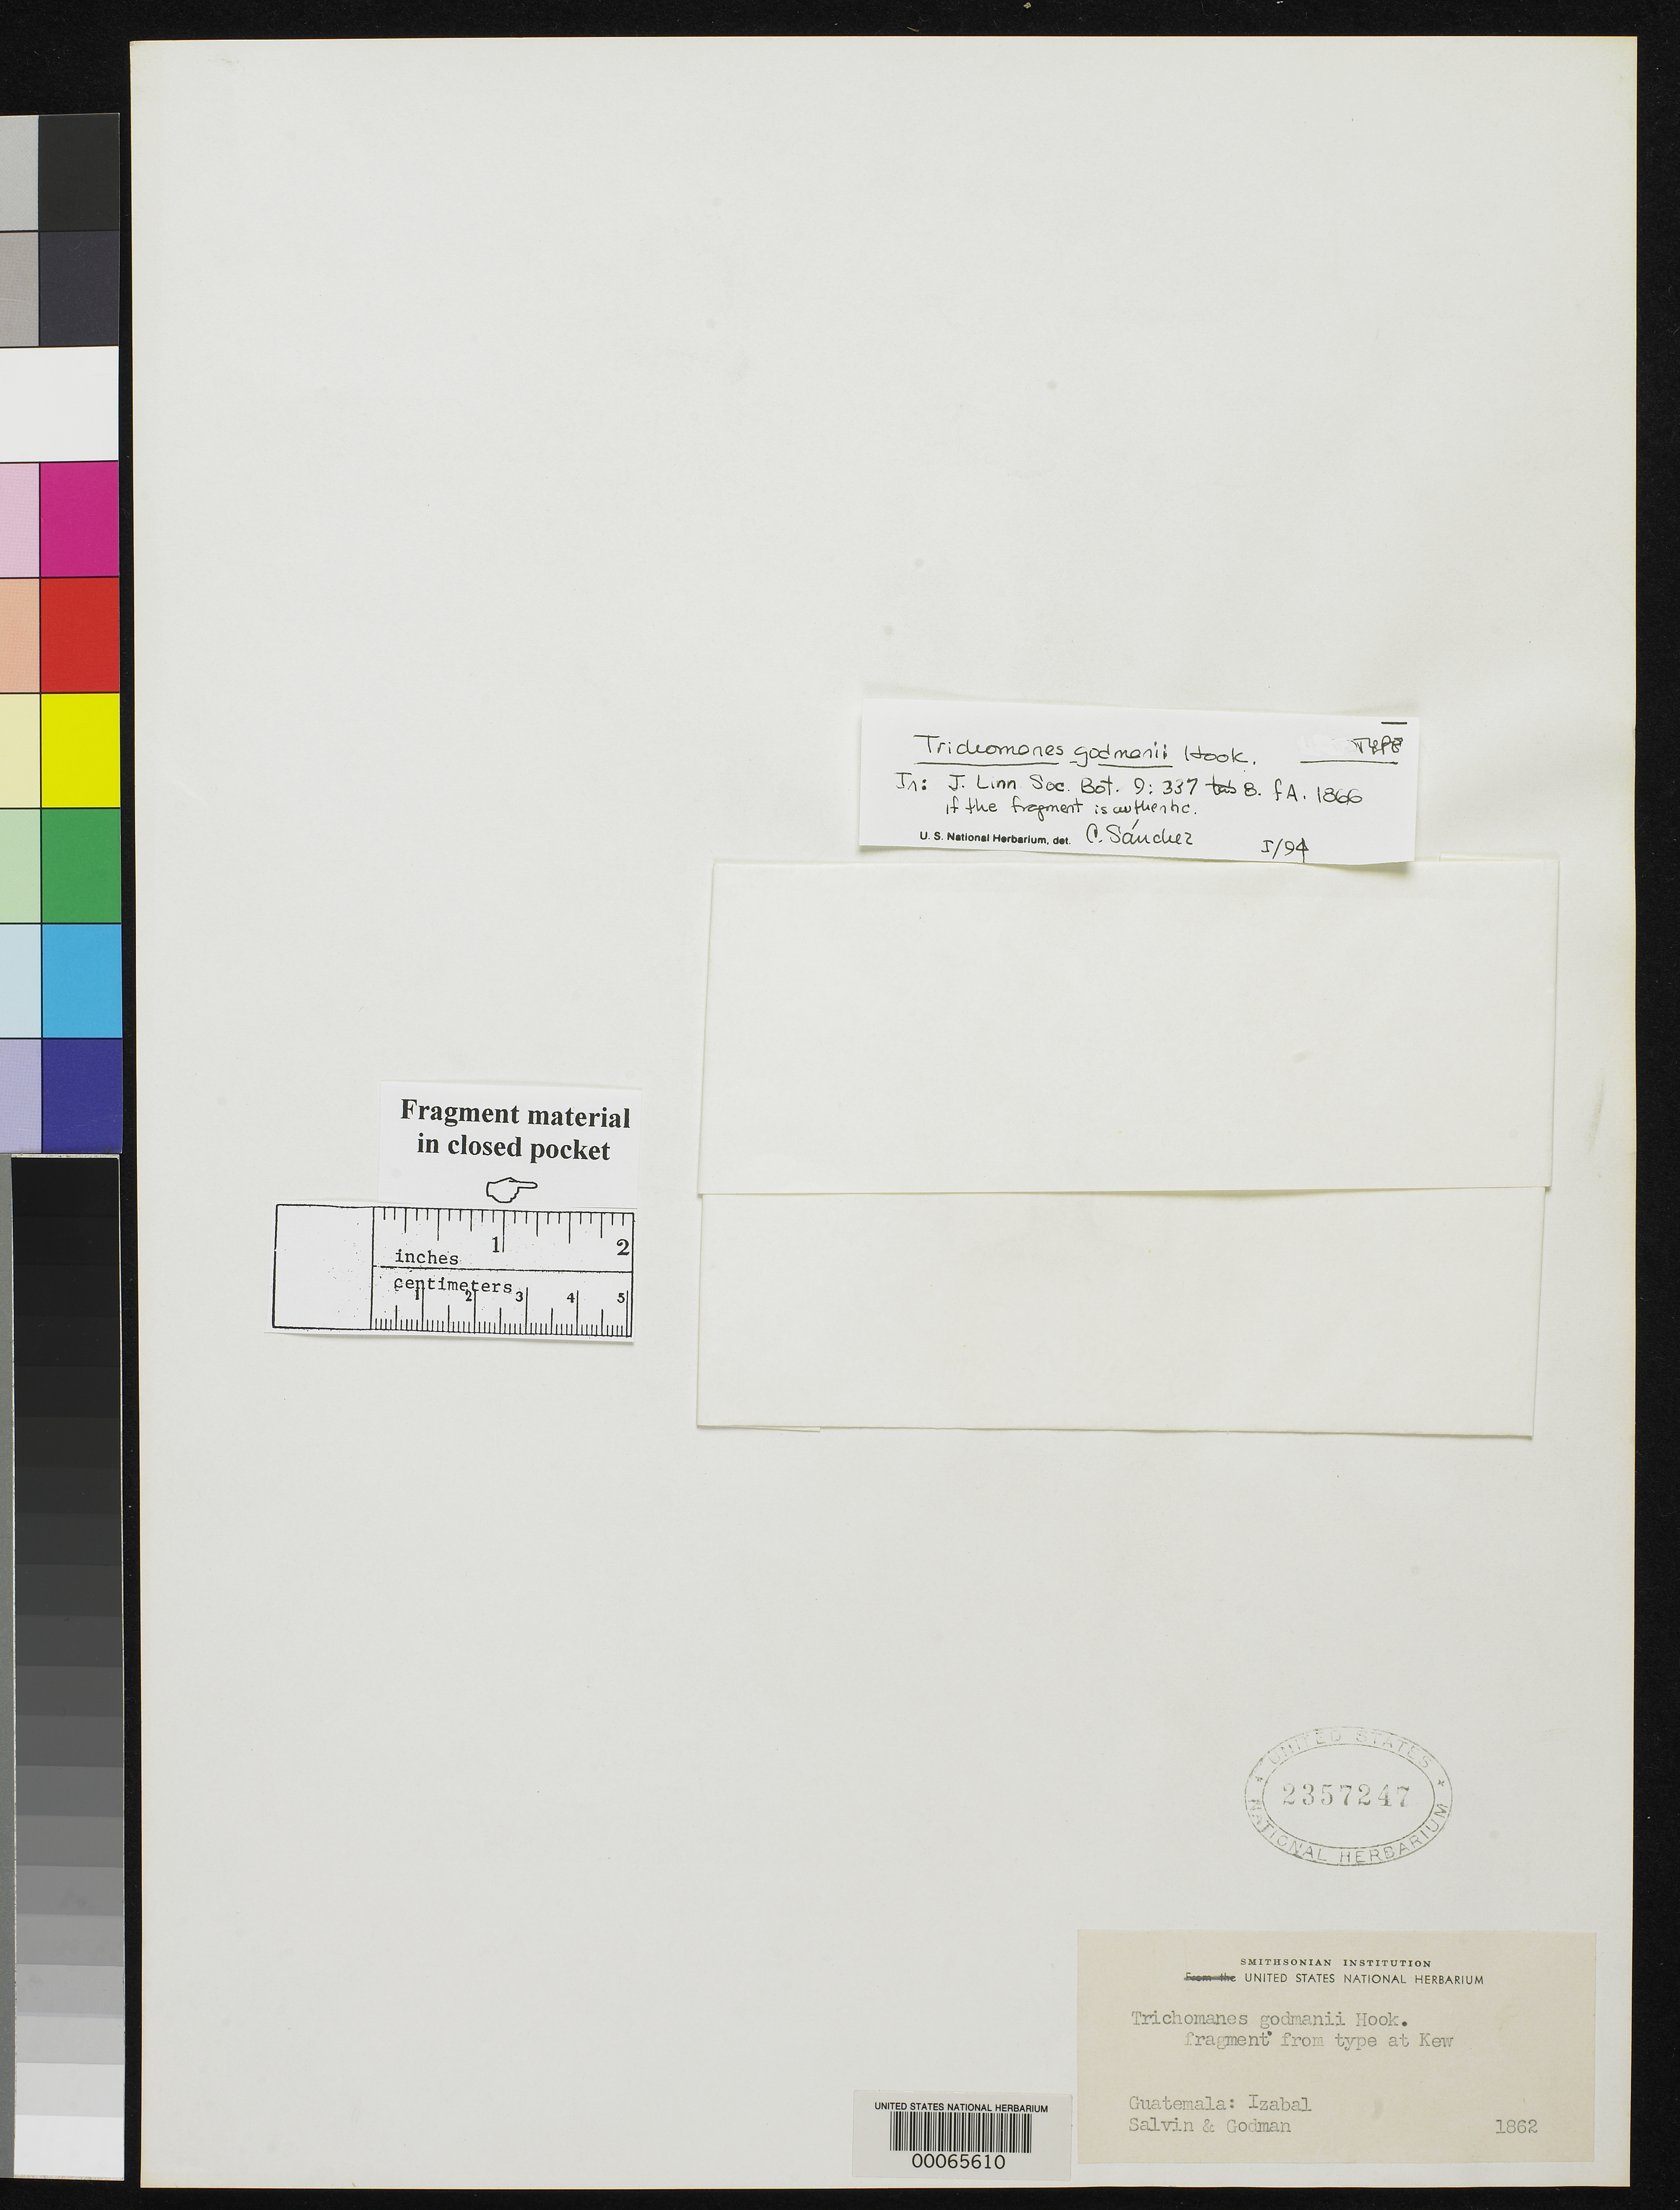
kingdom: Plantae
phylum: Tracheophyta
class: Polypodiopsida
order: Hymenophyllales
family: Hymenophyllaceae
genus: Trichomanes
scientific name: Trichomanes godmanii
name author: Hook. in Baker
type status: Holotype Fragment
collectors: O. Salvin & F. d. C. Godman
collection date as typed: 1862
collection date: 1862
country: Guatemala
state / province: Izabal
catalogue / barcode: US 2357247